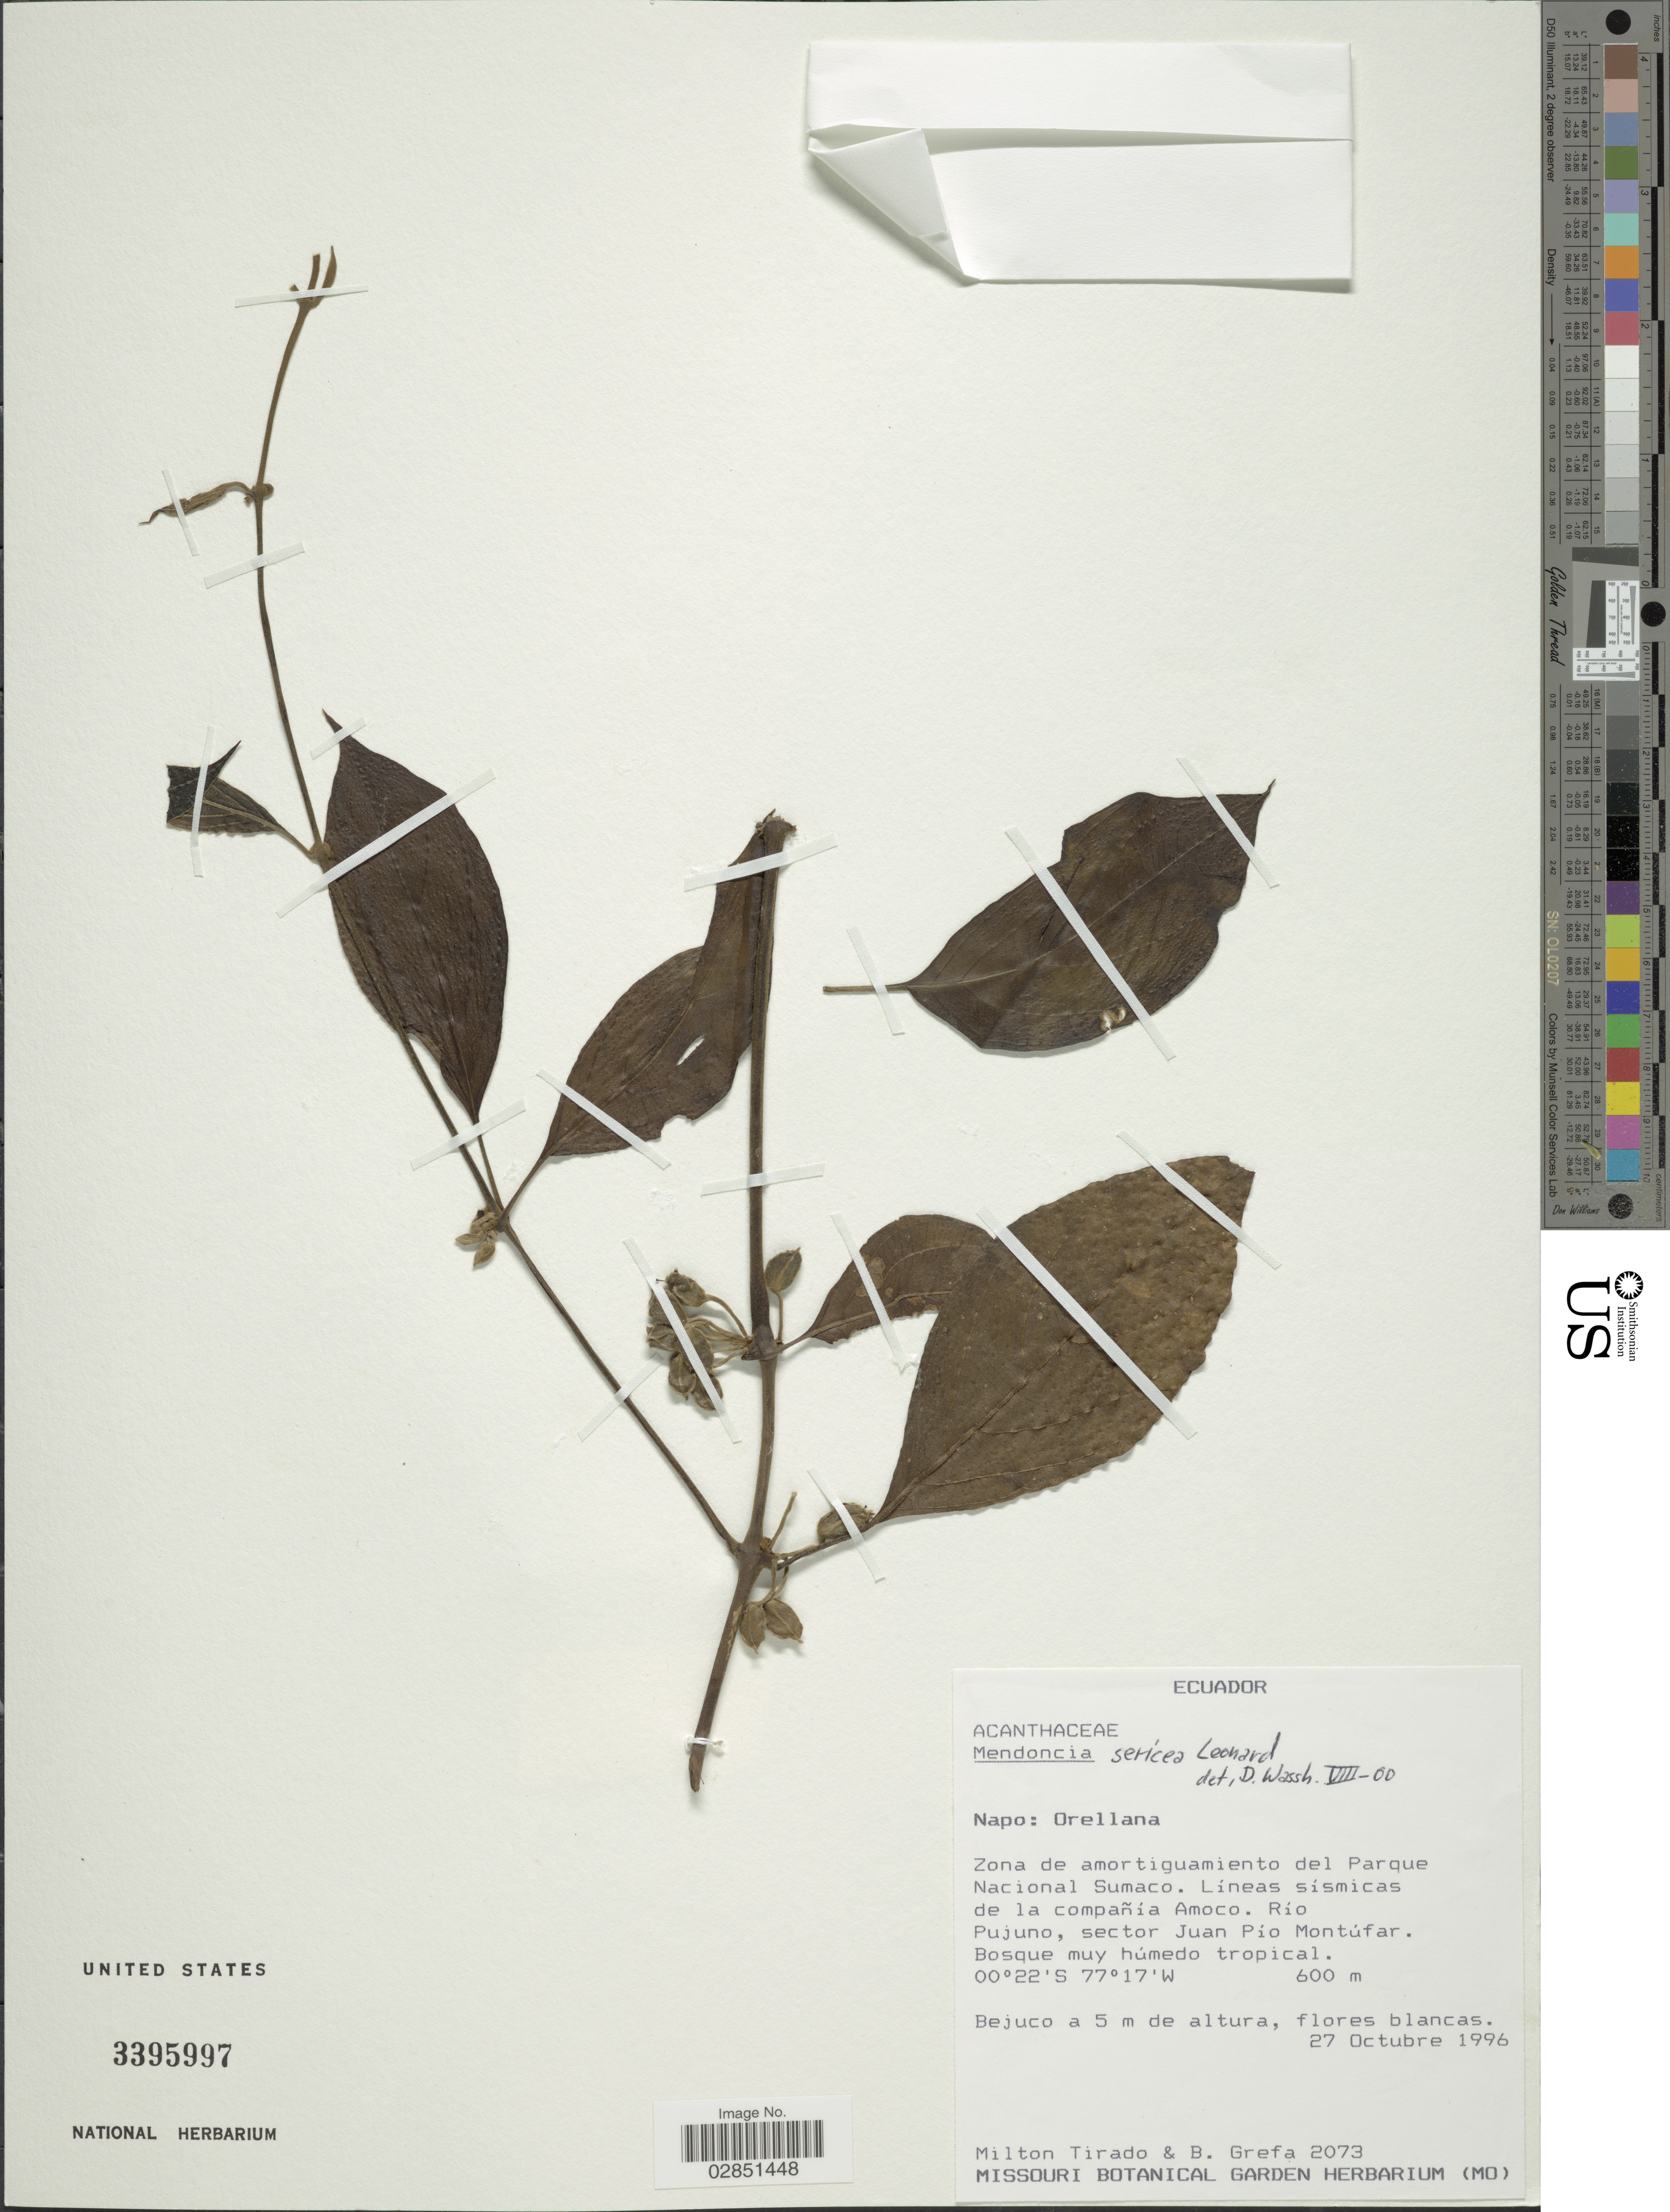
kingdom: Plantae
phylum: Tracheophyta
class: Magnoliopsida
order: Lamiales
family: Acanthaceae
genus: Mendoncia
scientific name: Mendoncia sericea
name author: Leonard ex Wassh.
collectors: M. Tirado & B. Grefa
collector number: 2073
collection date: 1996-10-27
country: Ecuador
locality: Napo: Orellana. Zona de amortiguamiento del Parque Nacional Sumaco. Líneas sísmicas de la compañía Amoco. Río Pujuno, sector Juan Pío Montúfar.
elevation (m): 600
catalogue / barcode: US 3395997